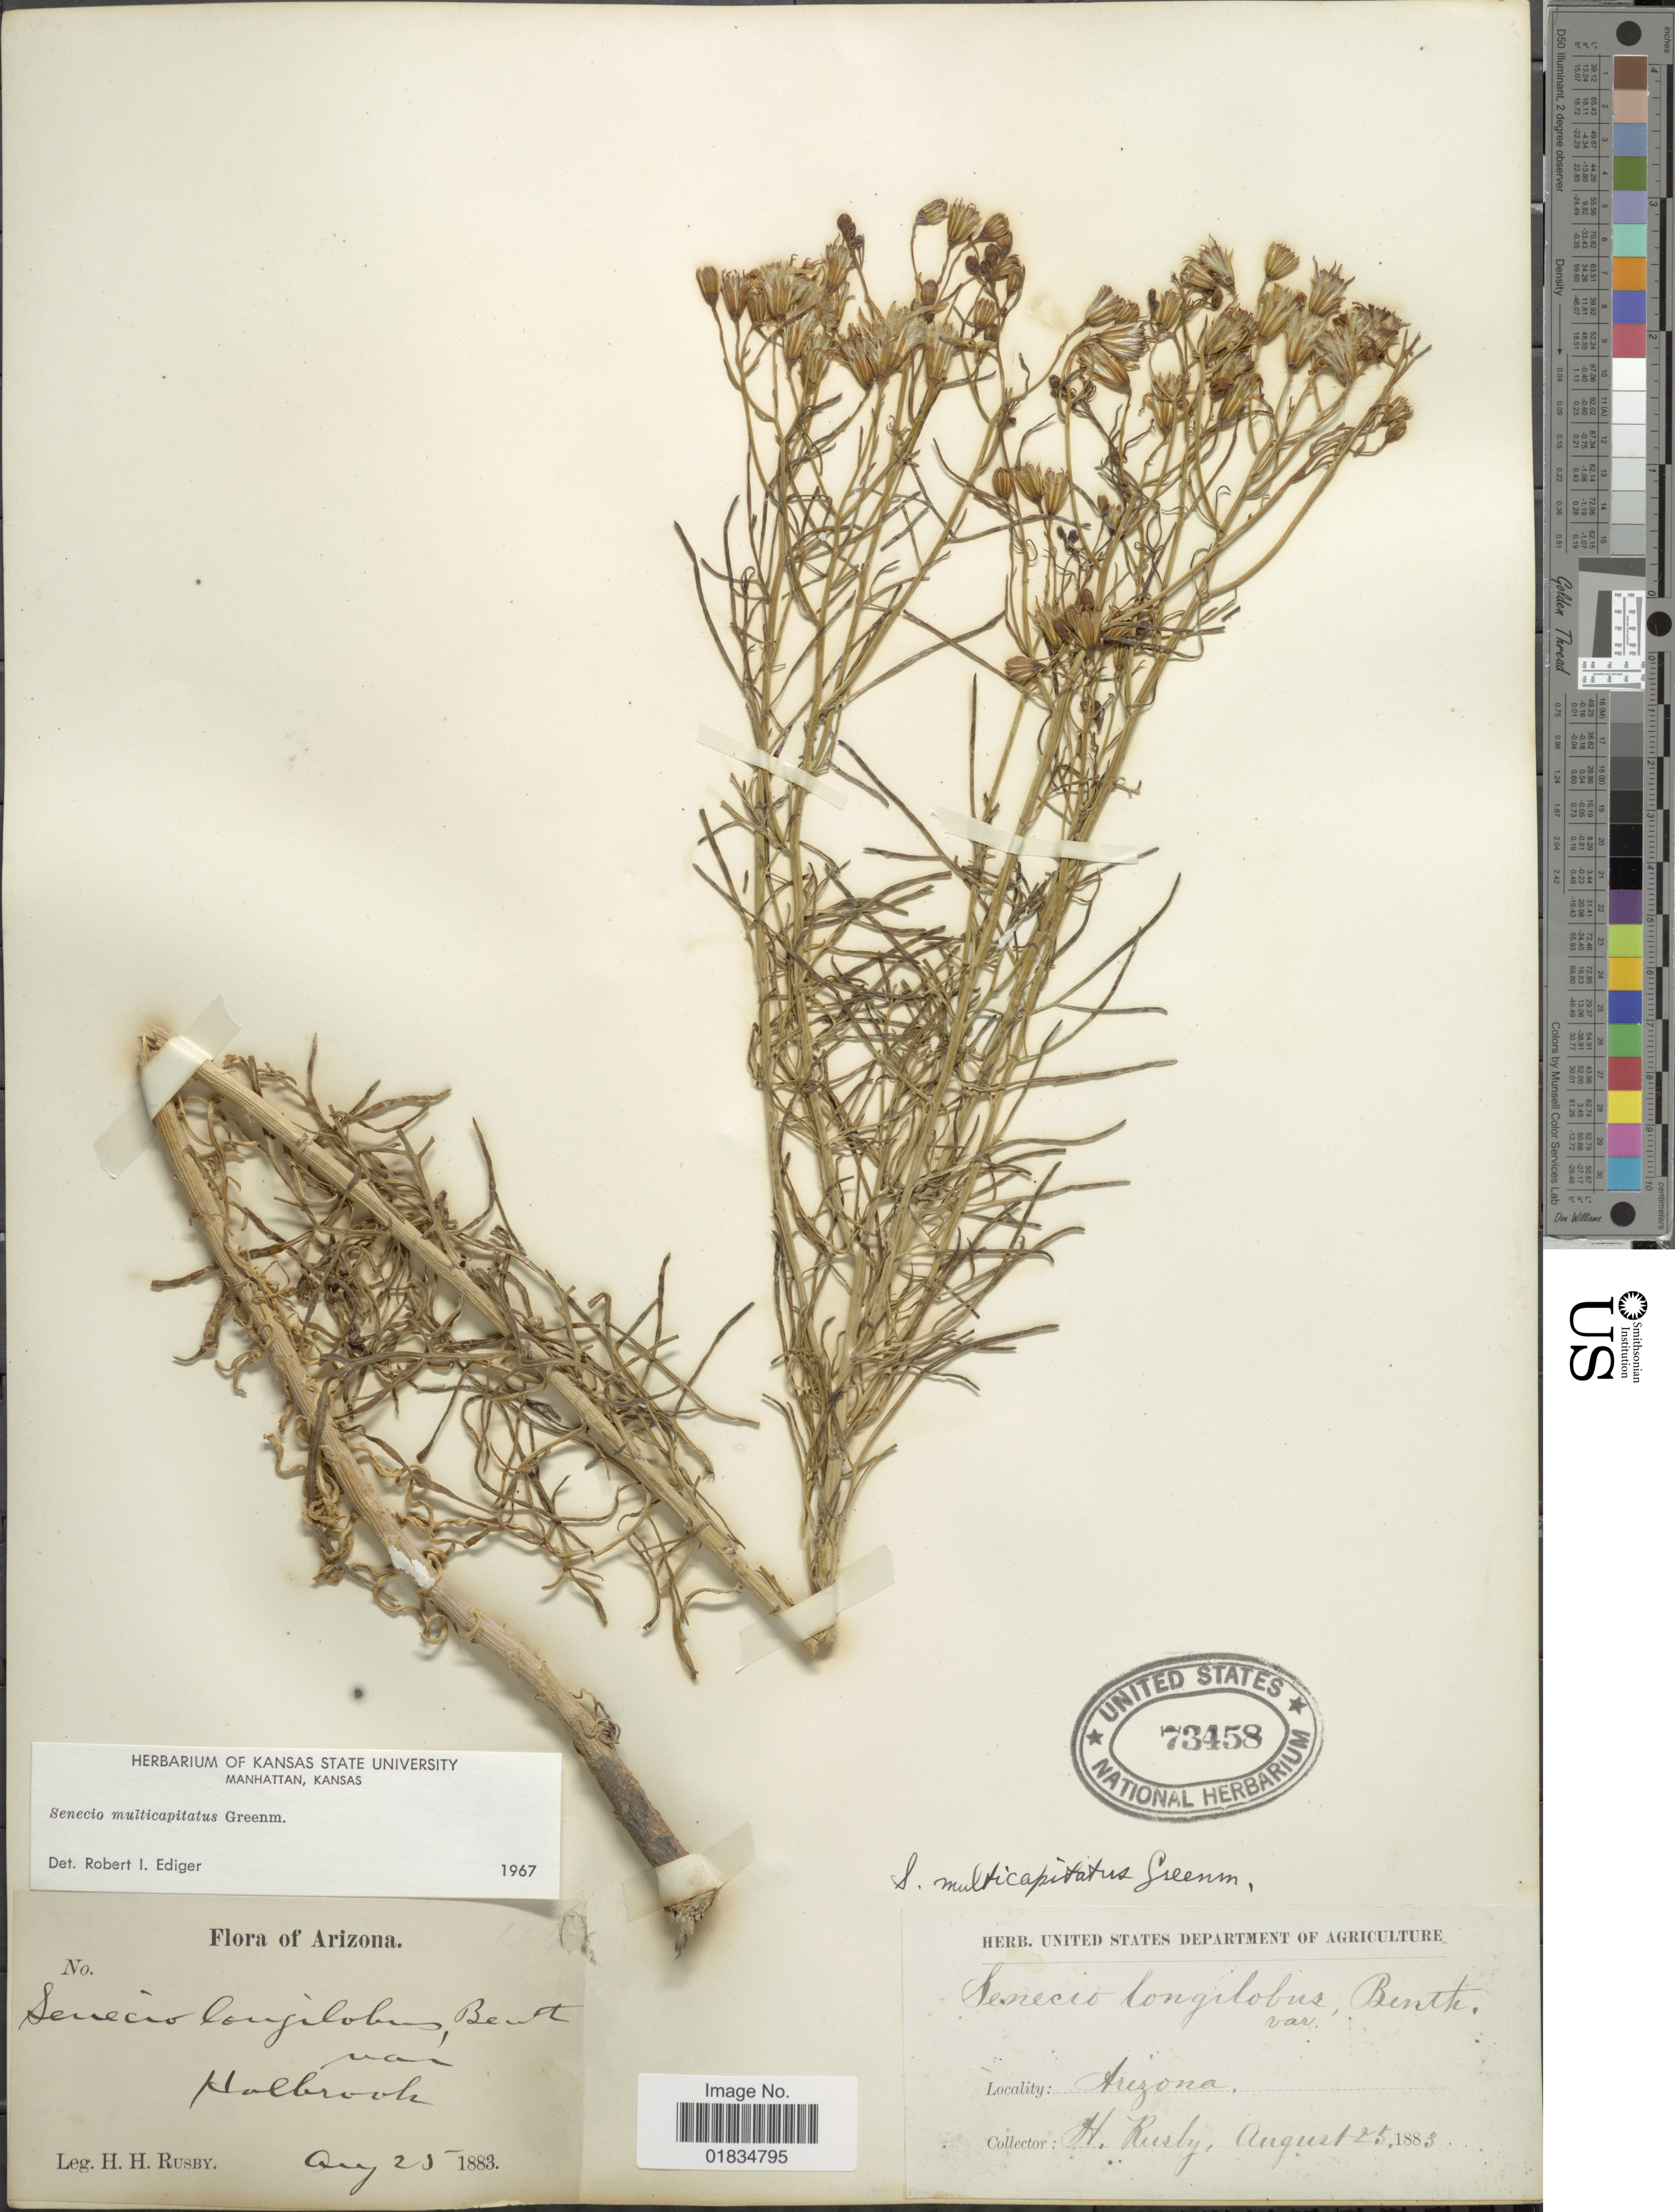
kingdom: Plantae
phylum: Tracheophyta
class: Magnoliopsida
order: Asterales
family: Asteraceae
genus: Senecio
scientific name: Senecio multicapitatus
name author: Greenm.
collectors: H. H. Rusby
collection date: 1883-08-25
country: United States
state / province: Arizona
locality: Holbrook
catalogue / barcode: US 73458